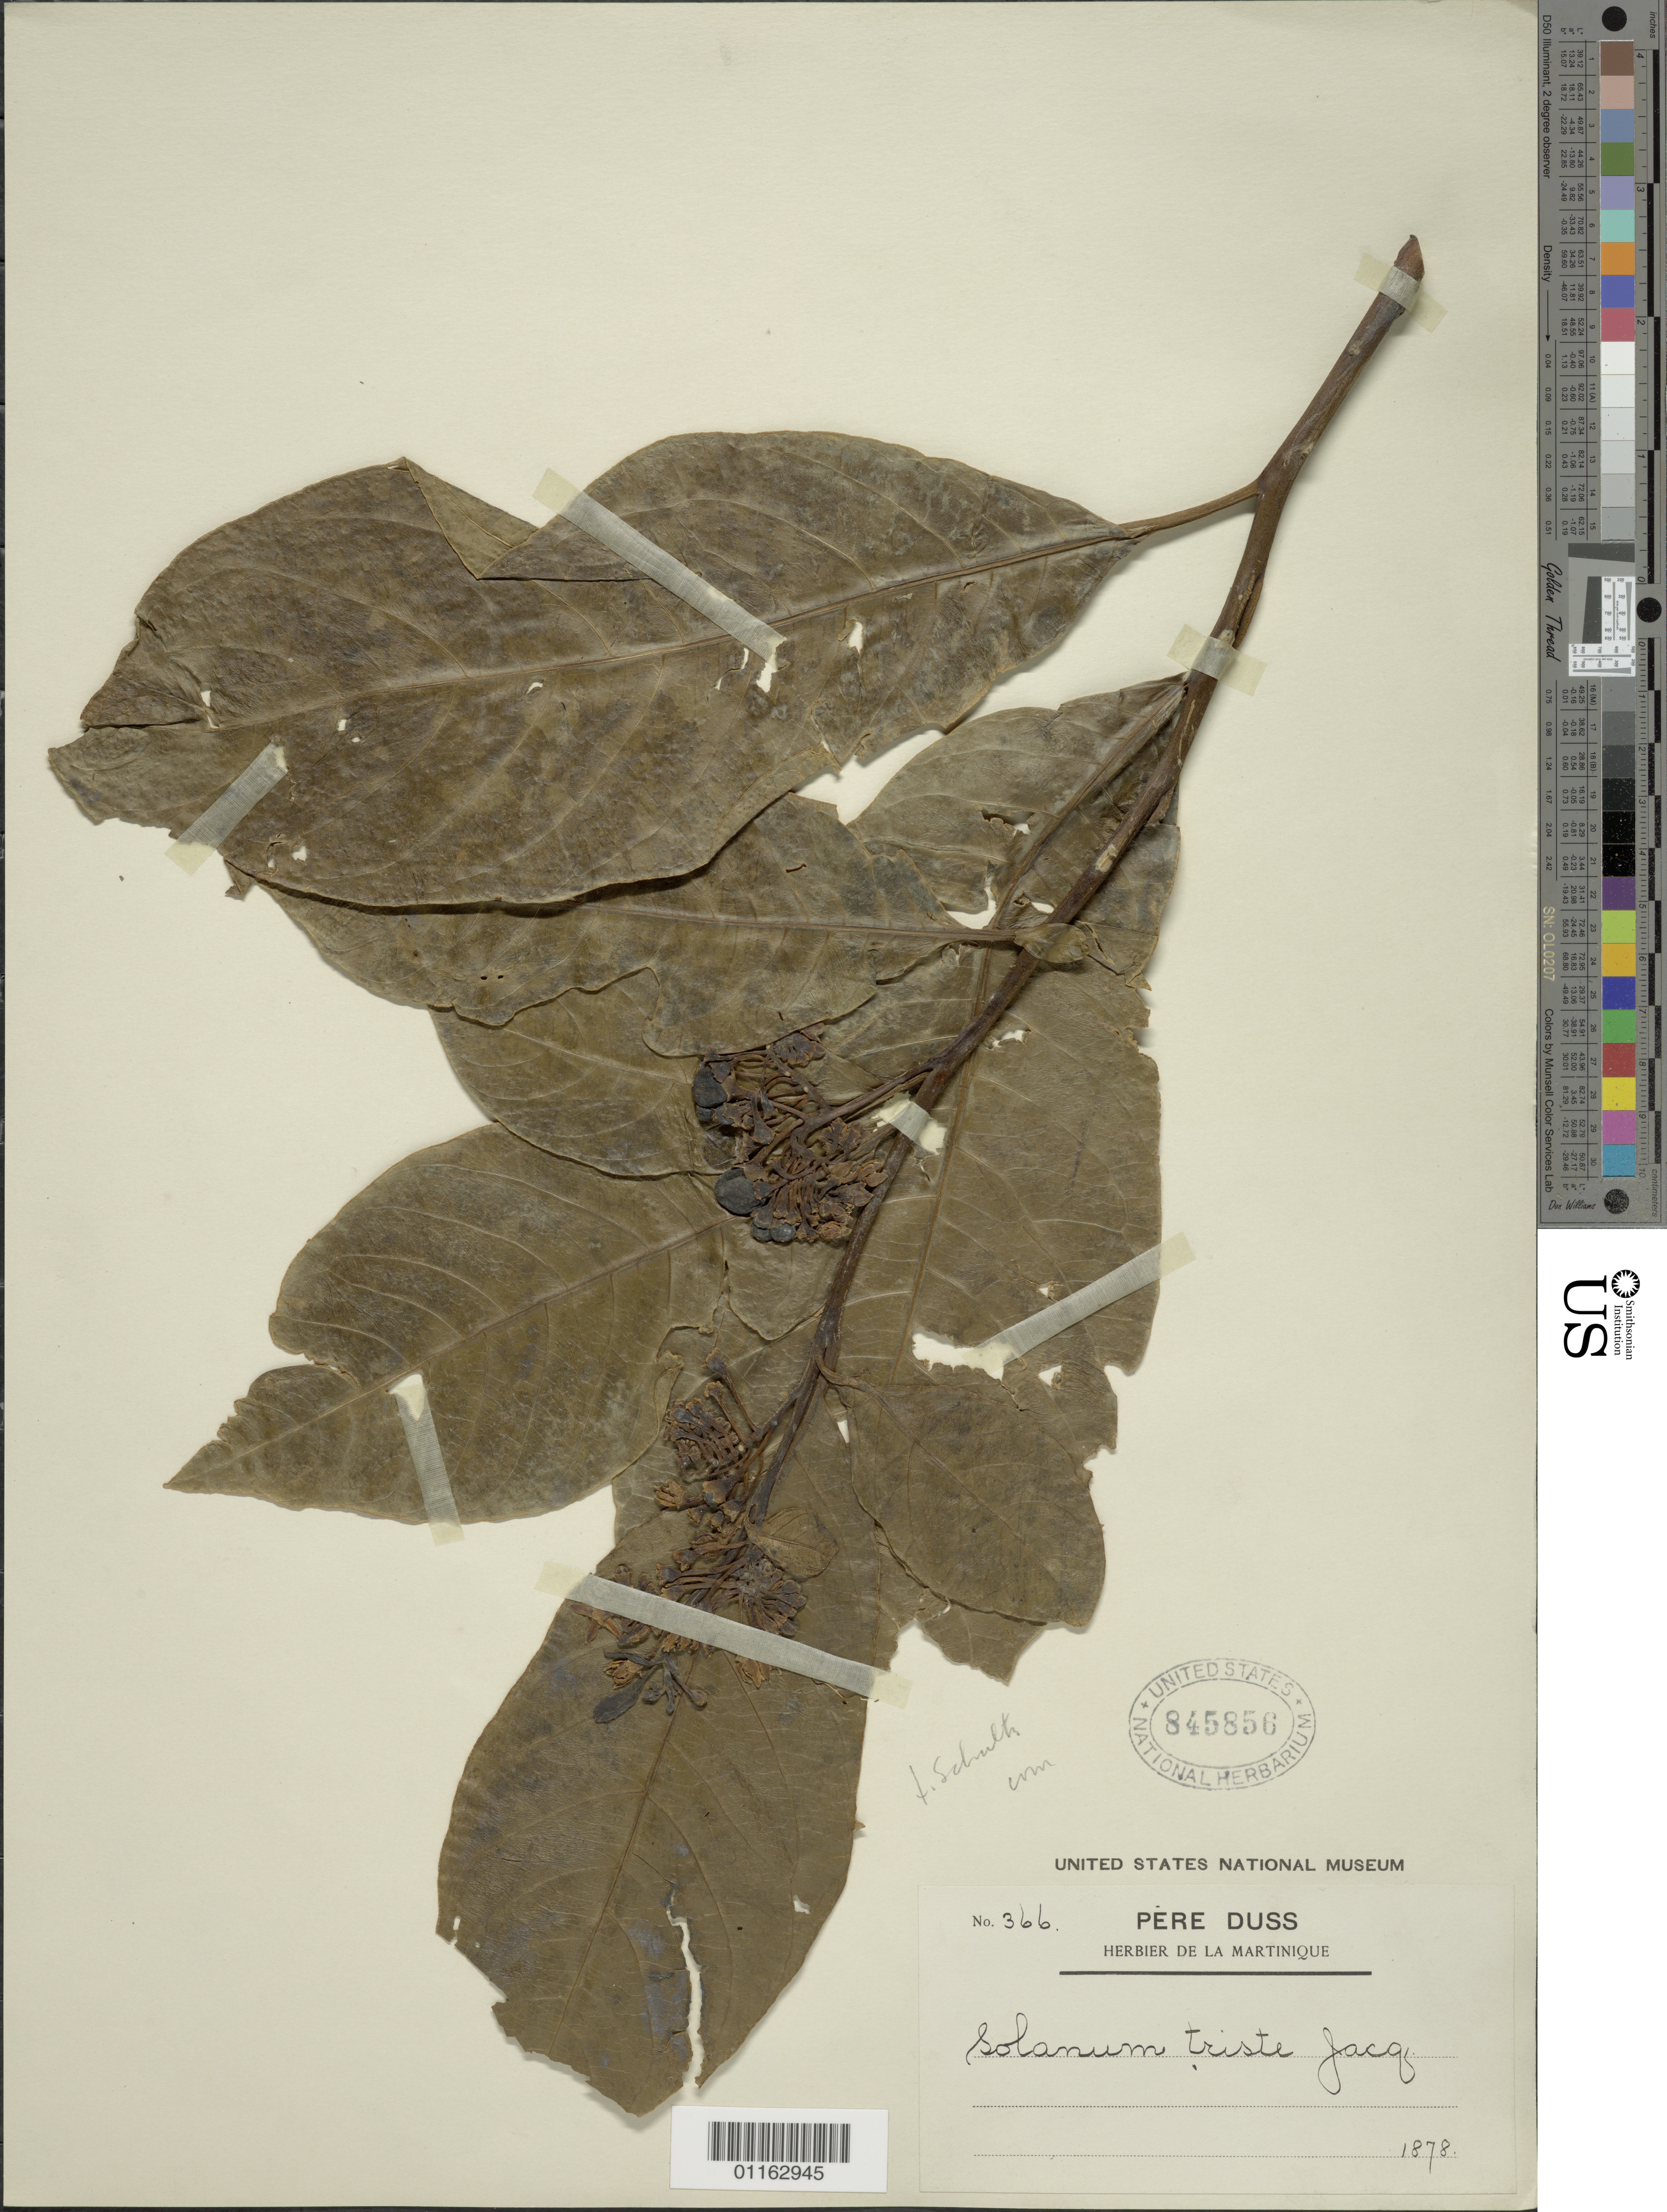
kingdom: Plantae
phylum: Tracheophyta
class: Magnoliopsida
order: Solanales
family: Solanaceae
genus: Solanum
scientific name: Solanum triste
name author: Jacq.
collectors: Père Duss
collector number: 366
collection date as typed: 1878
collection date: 1878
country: Martinique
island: Martinique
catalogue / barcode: US 845856